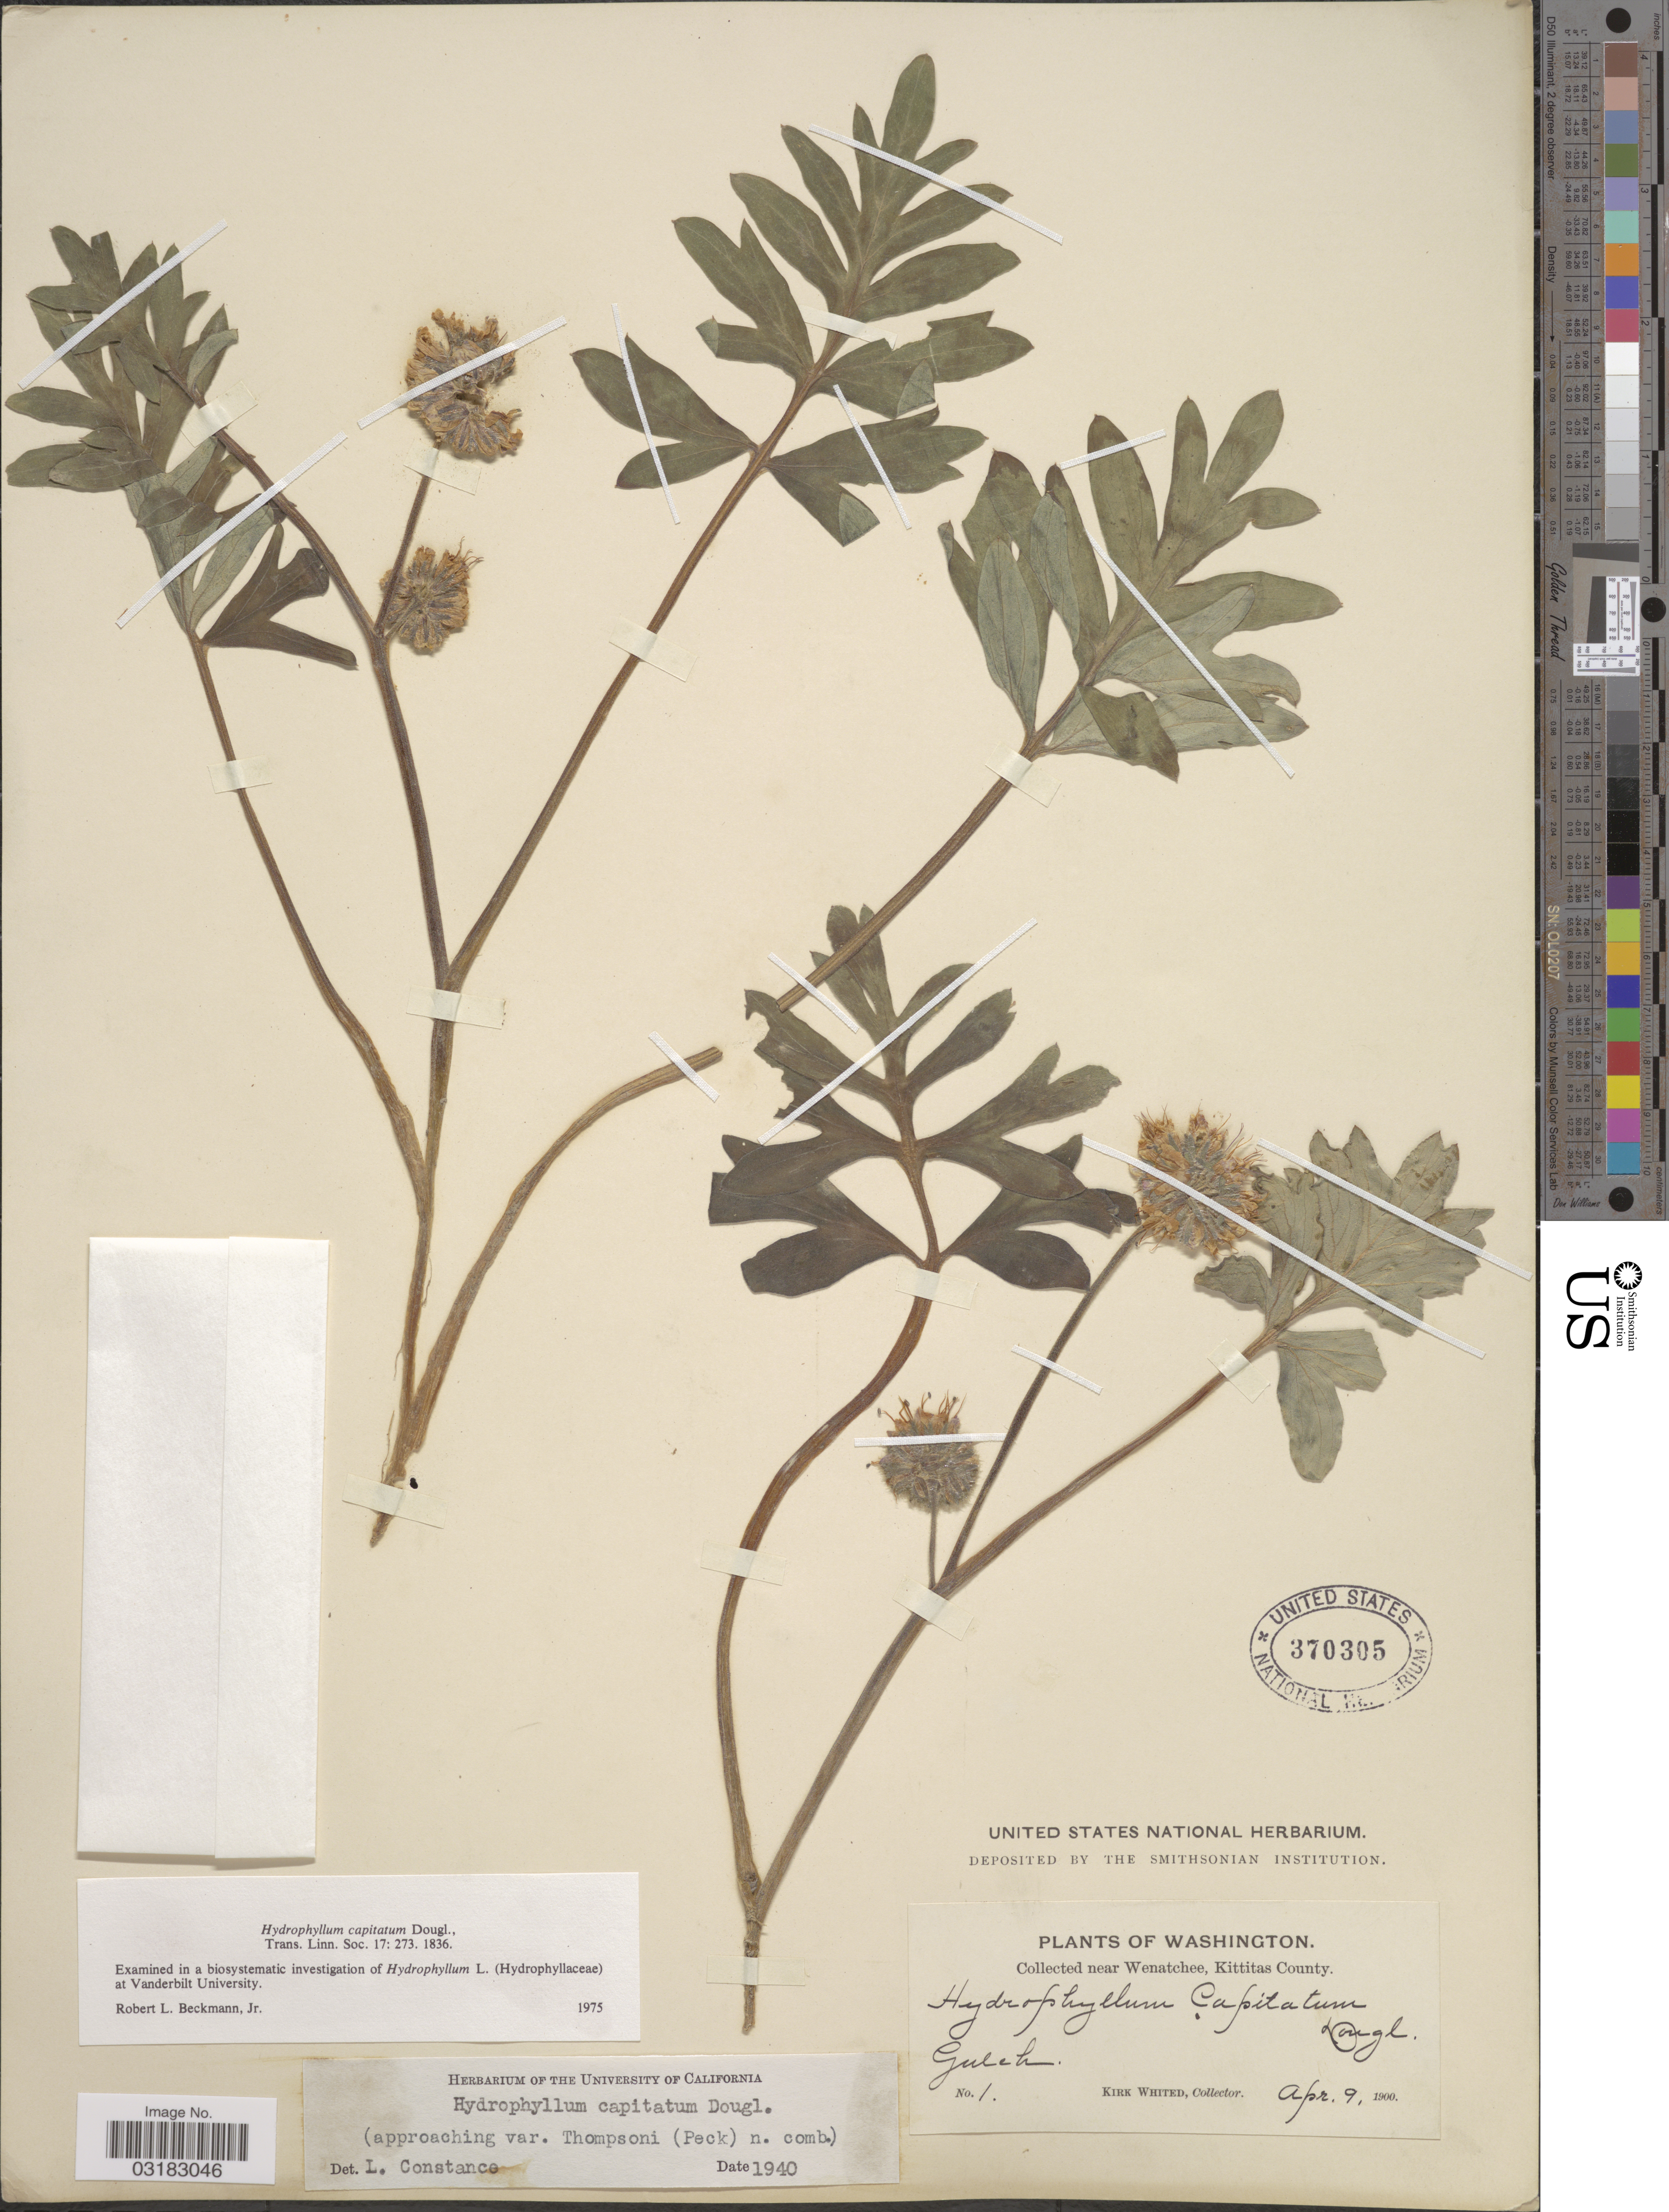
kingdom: Plantae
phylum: Tracheophyta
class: Magnoliopsida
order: Boraginales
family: Hydrophyllaceae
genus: Hydrophyllum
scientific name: Hydrophyllum capitatum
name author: Douglas ex Benth.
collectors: K. Whited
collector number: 1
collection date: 1900-04-09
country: United States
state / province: Washington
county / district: Kittitas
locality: Wenatchee, Kittitas County. Gulch.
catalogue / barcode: US 370305